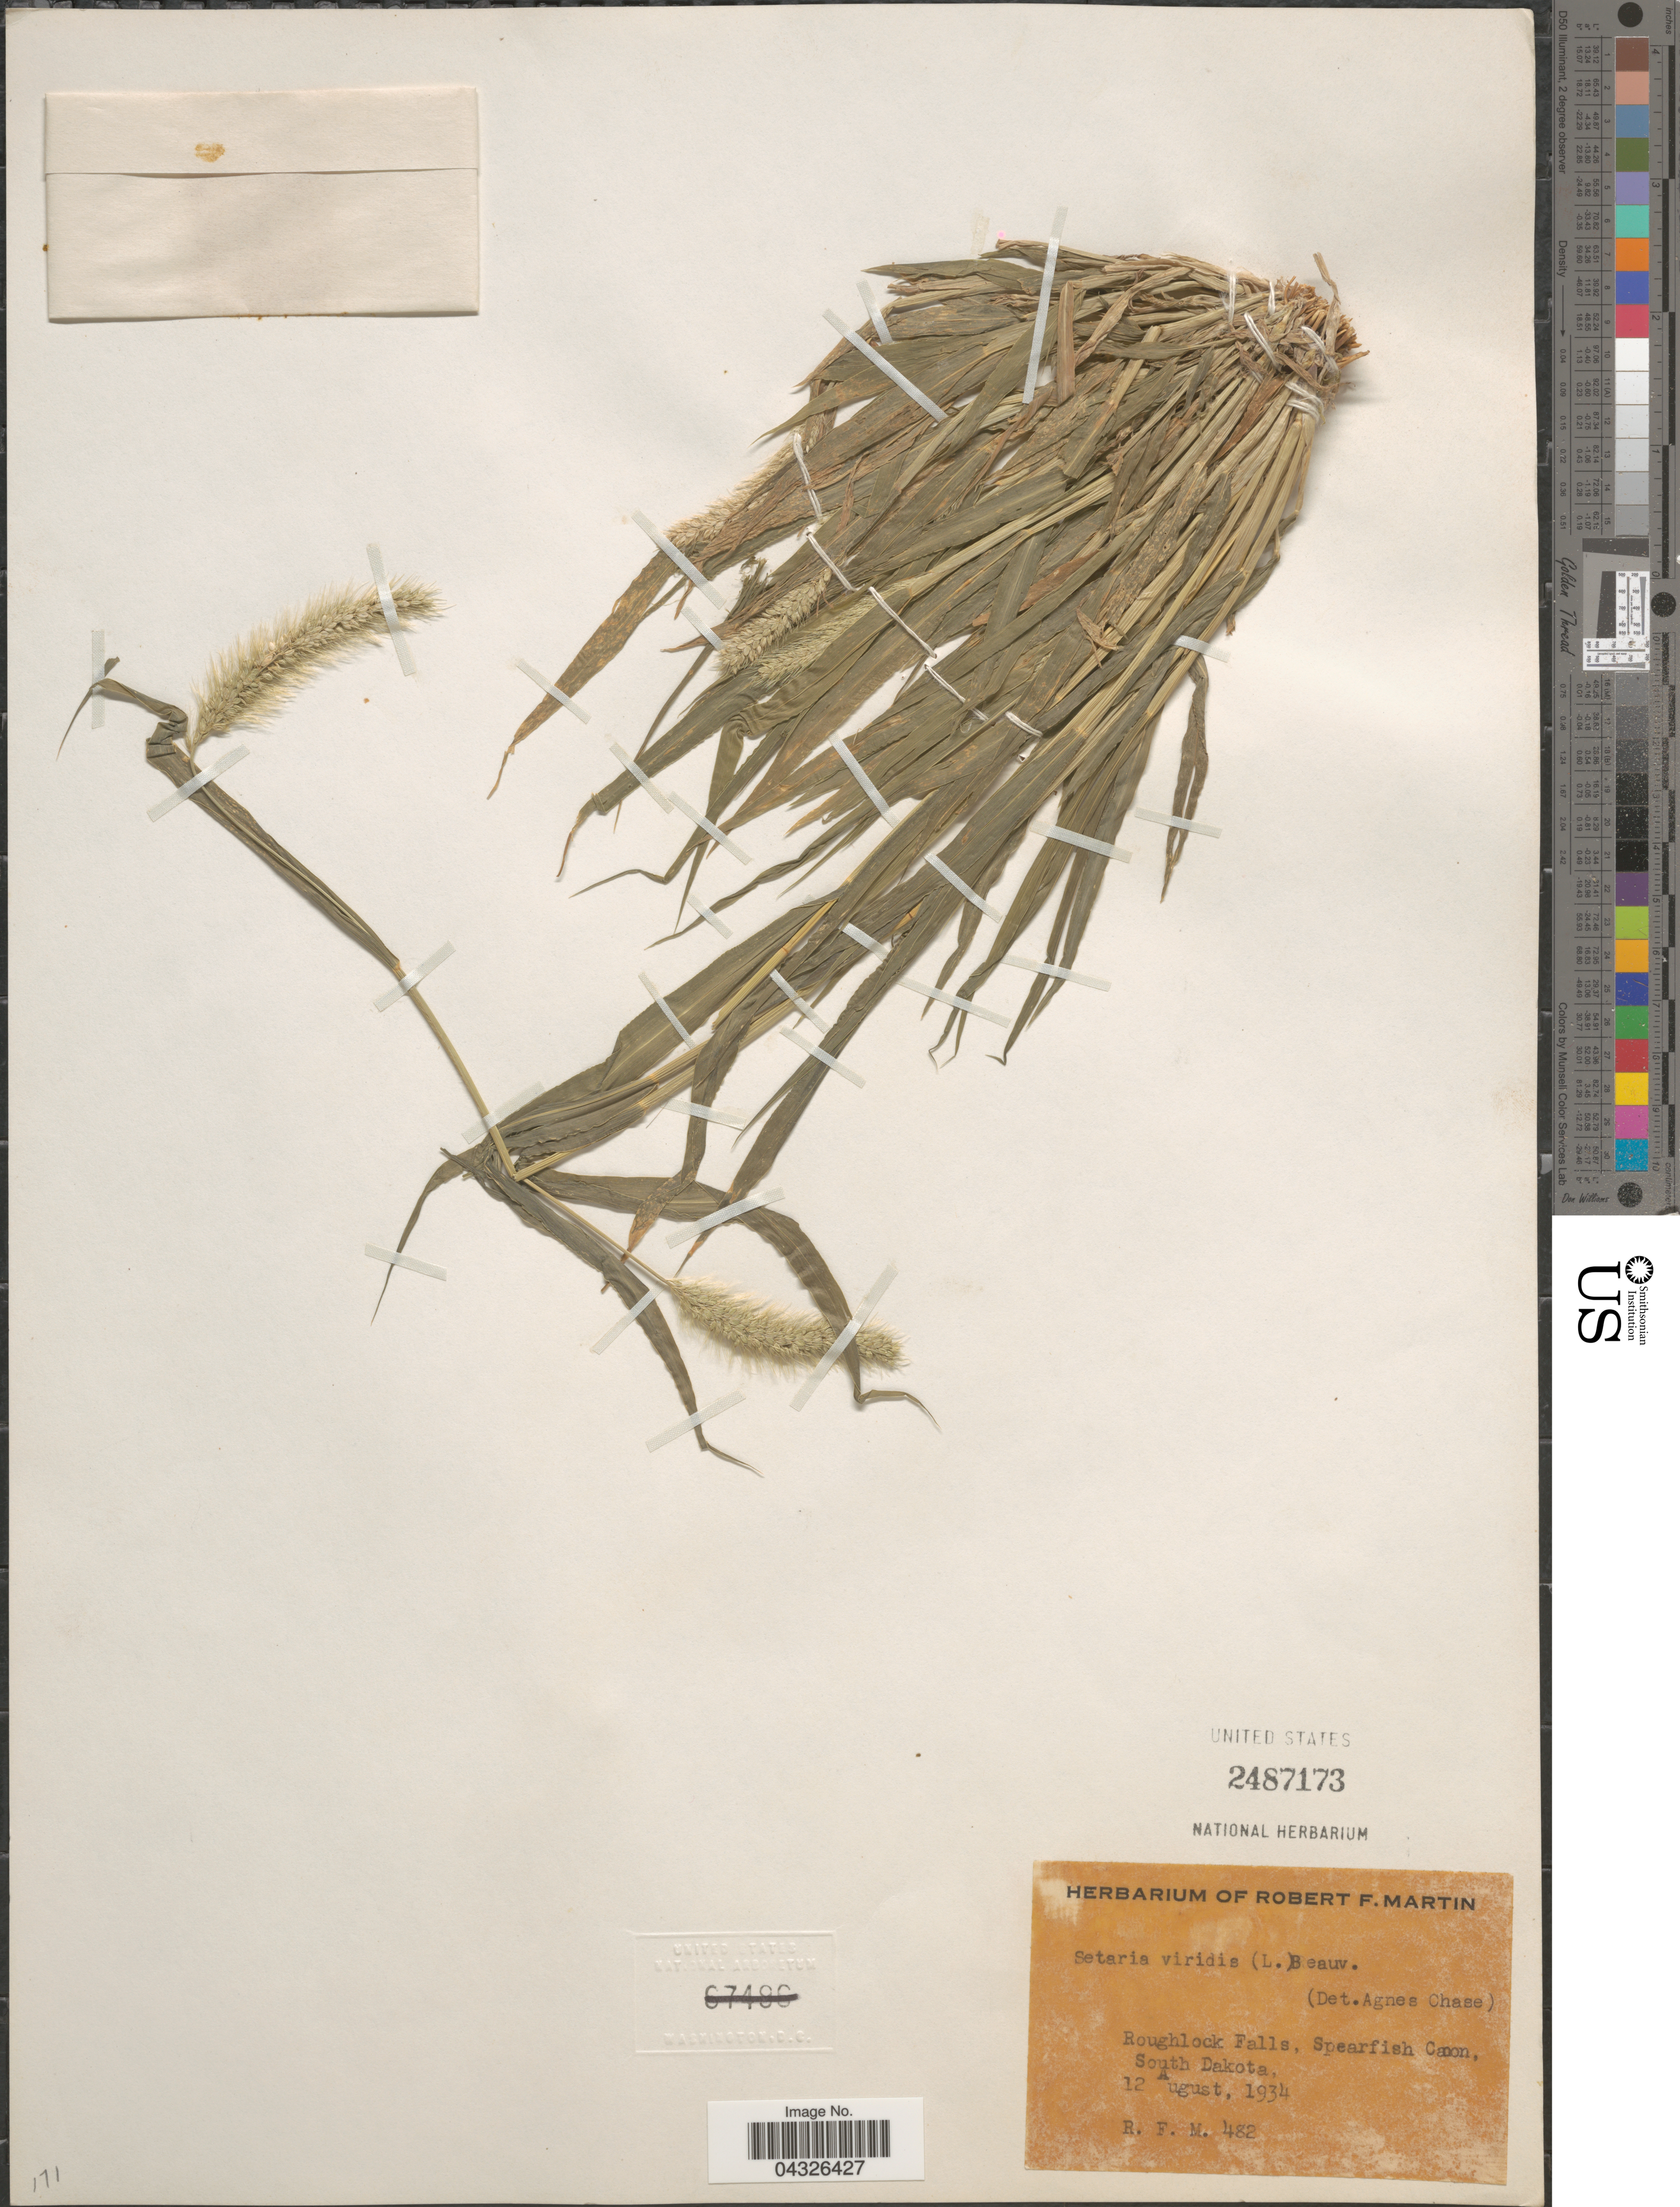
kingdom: Plantae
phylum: Tracheophyta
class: Liliopsida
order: Poales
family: Poaceae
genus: Setaria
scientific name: Setaria viridis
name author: (L.) P. Beauv.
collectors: R. F. Martin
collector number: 482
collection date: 1934-08-12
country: United States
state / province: South Dakota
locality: Roughlock Falls, Spearfish Canon.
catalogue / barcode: US 2487173